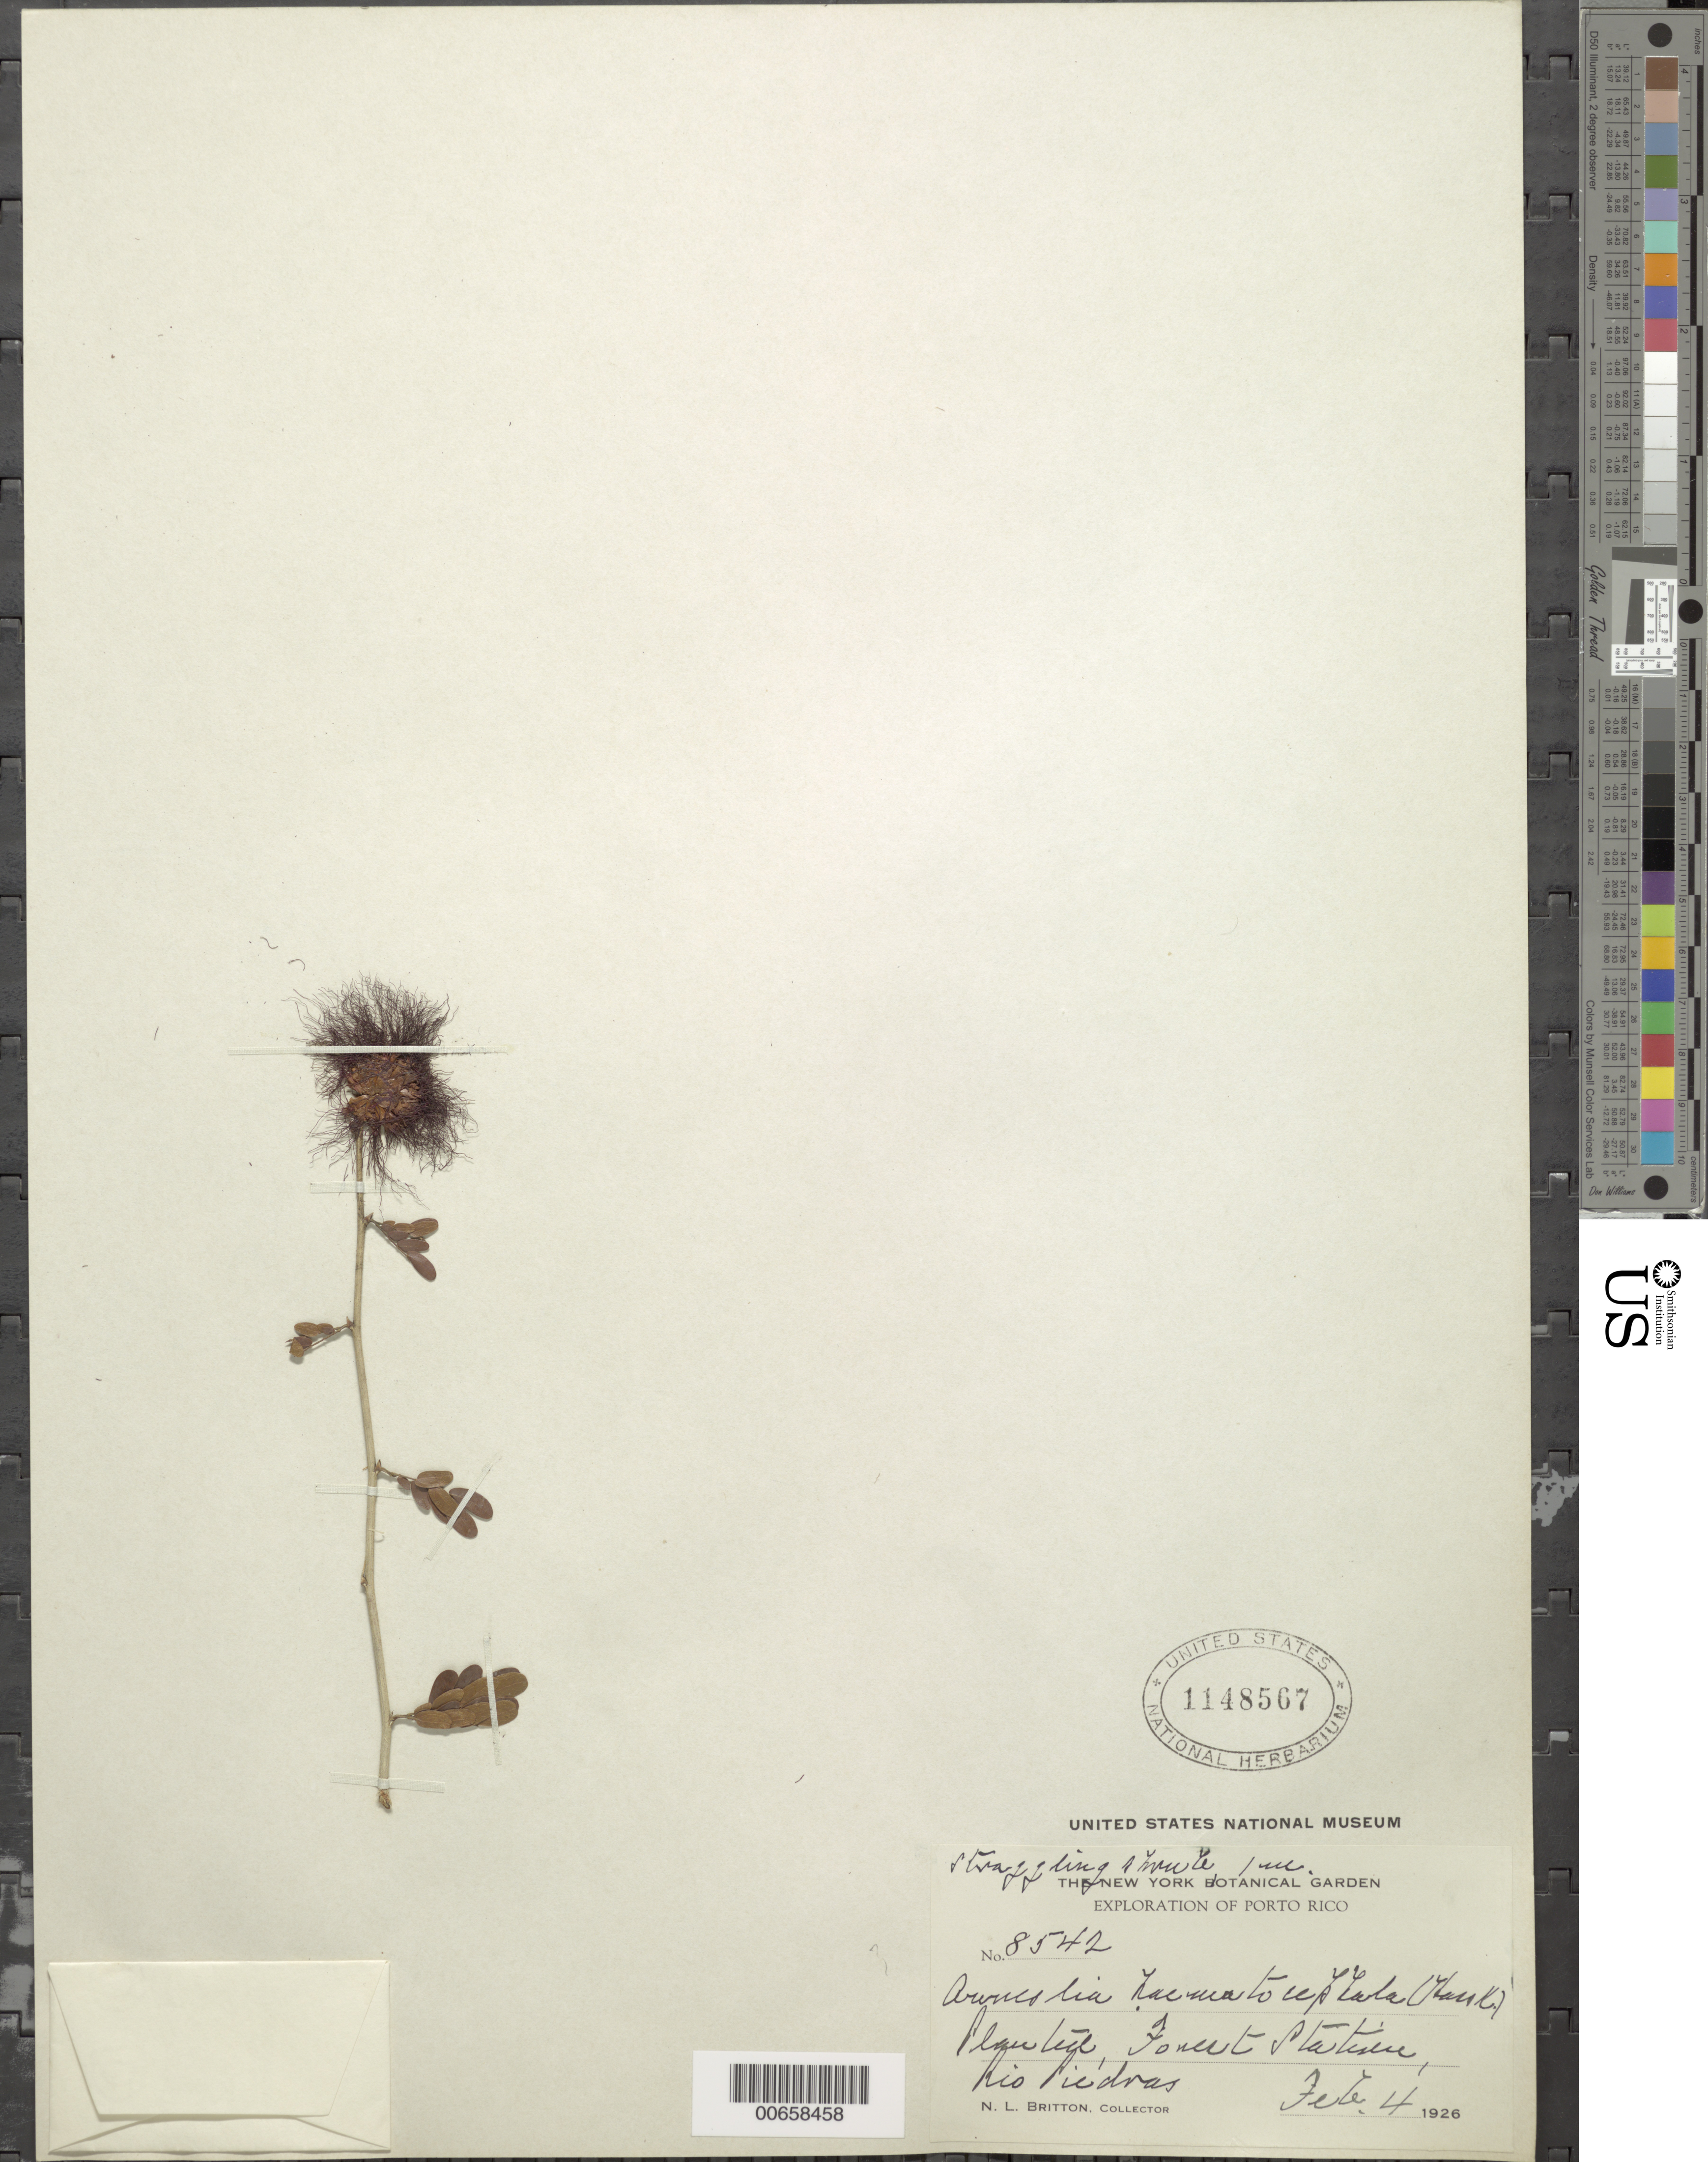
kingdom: Plantae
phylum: Tracheophyta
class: Magnoliopsida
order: Fabales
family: Fabaceae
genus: Calliandra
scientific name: Calliandra haematomma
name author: (Bertero ex DC.) Benth.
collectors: N. Britton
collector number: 8542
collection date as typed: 04 Feb 1926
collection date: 1926-02-04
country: Puerto Rico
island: Greater Antilles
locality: Forest Station, Rio Piedras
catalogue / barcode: US 1148567